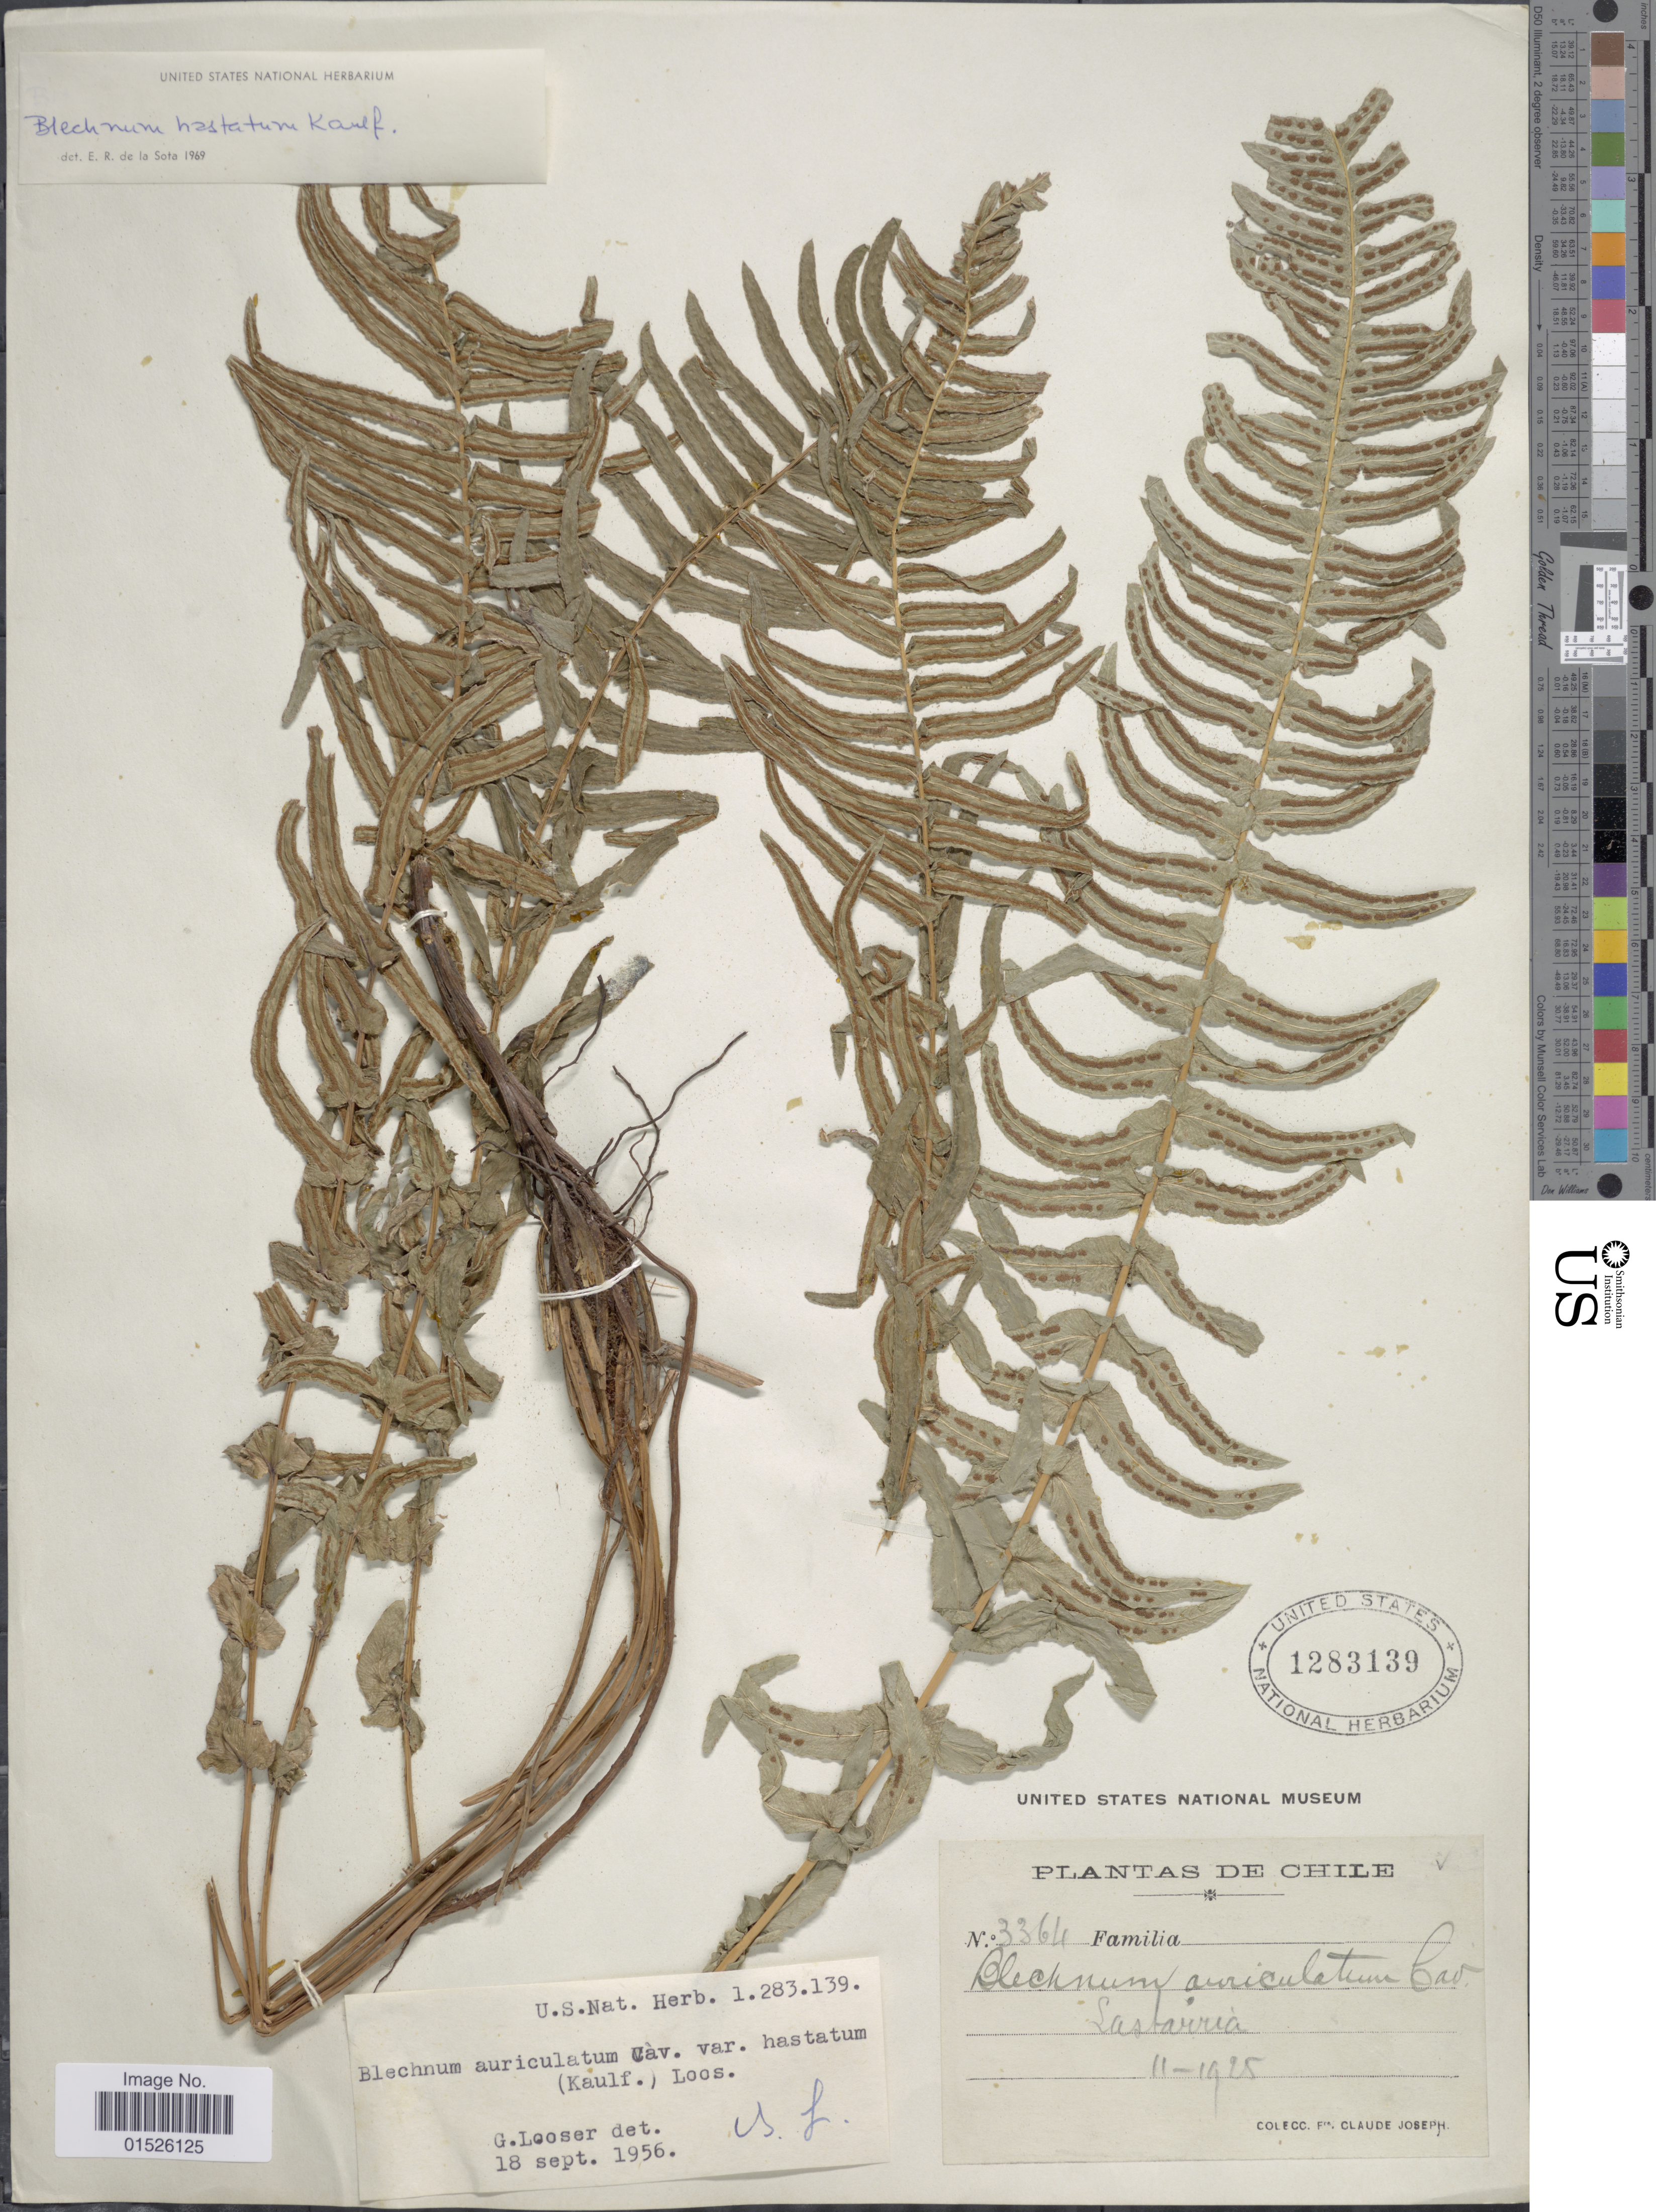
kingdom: Plantae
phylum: Tracheophyta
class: Polypodiopsida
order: Polypodiales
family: Blechnaceae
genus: Blechnum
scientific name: Blechnum hastatum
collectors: Frere Claude Joseph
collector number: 3364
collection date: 1925-11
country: Chile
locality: Chile, Lastarria.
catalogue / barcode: US 1283139